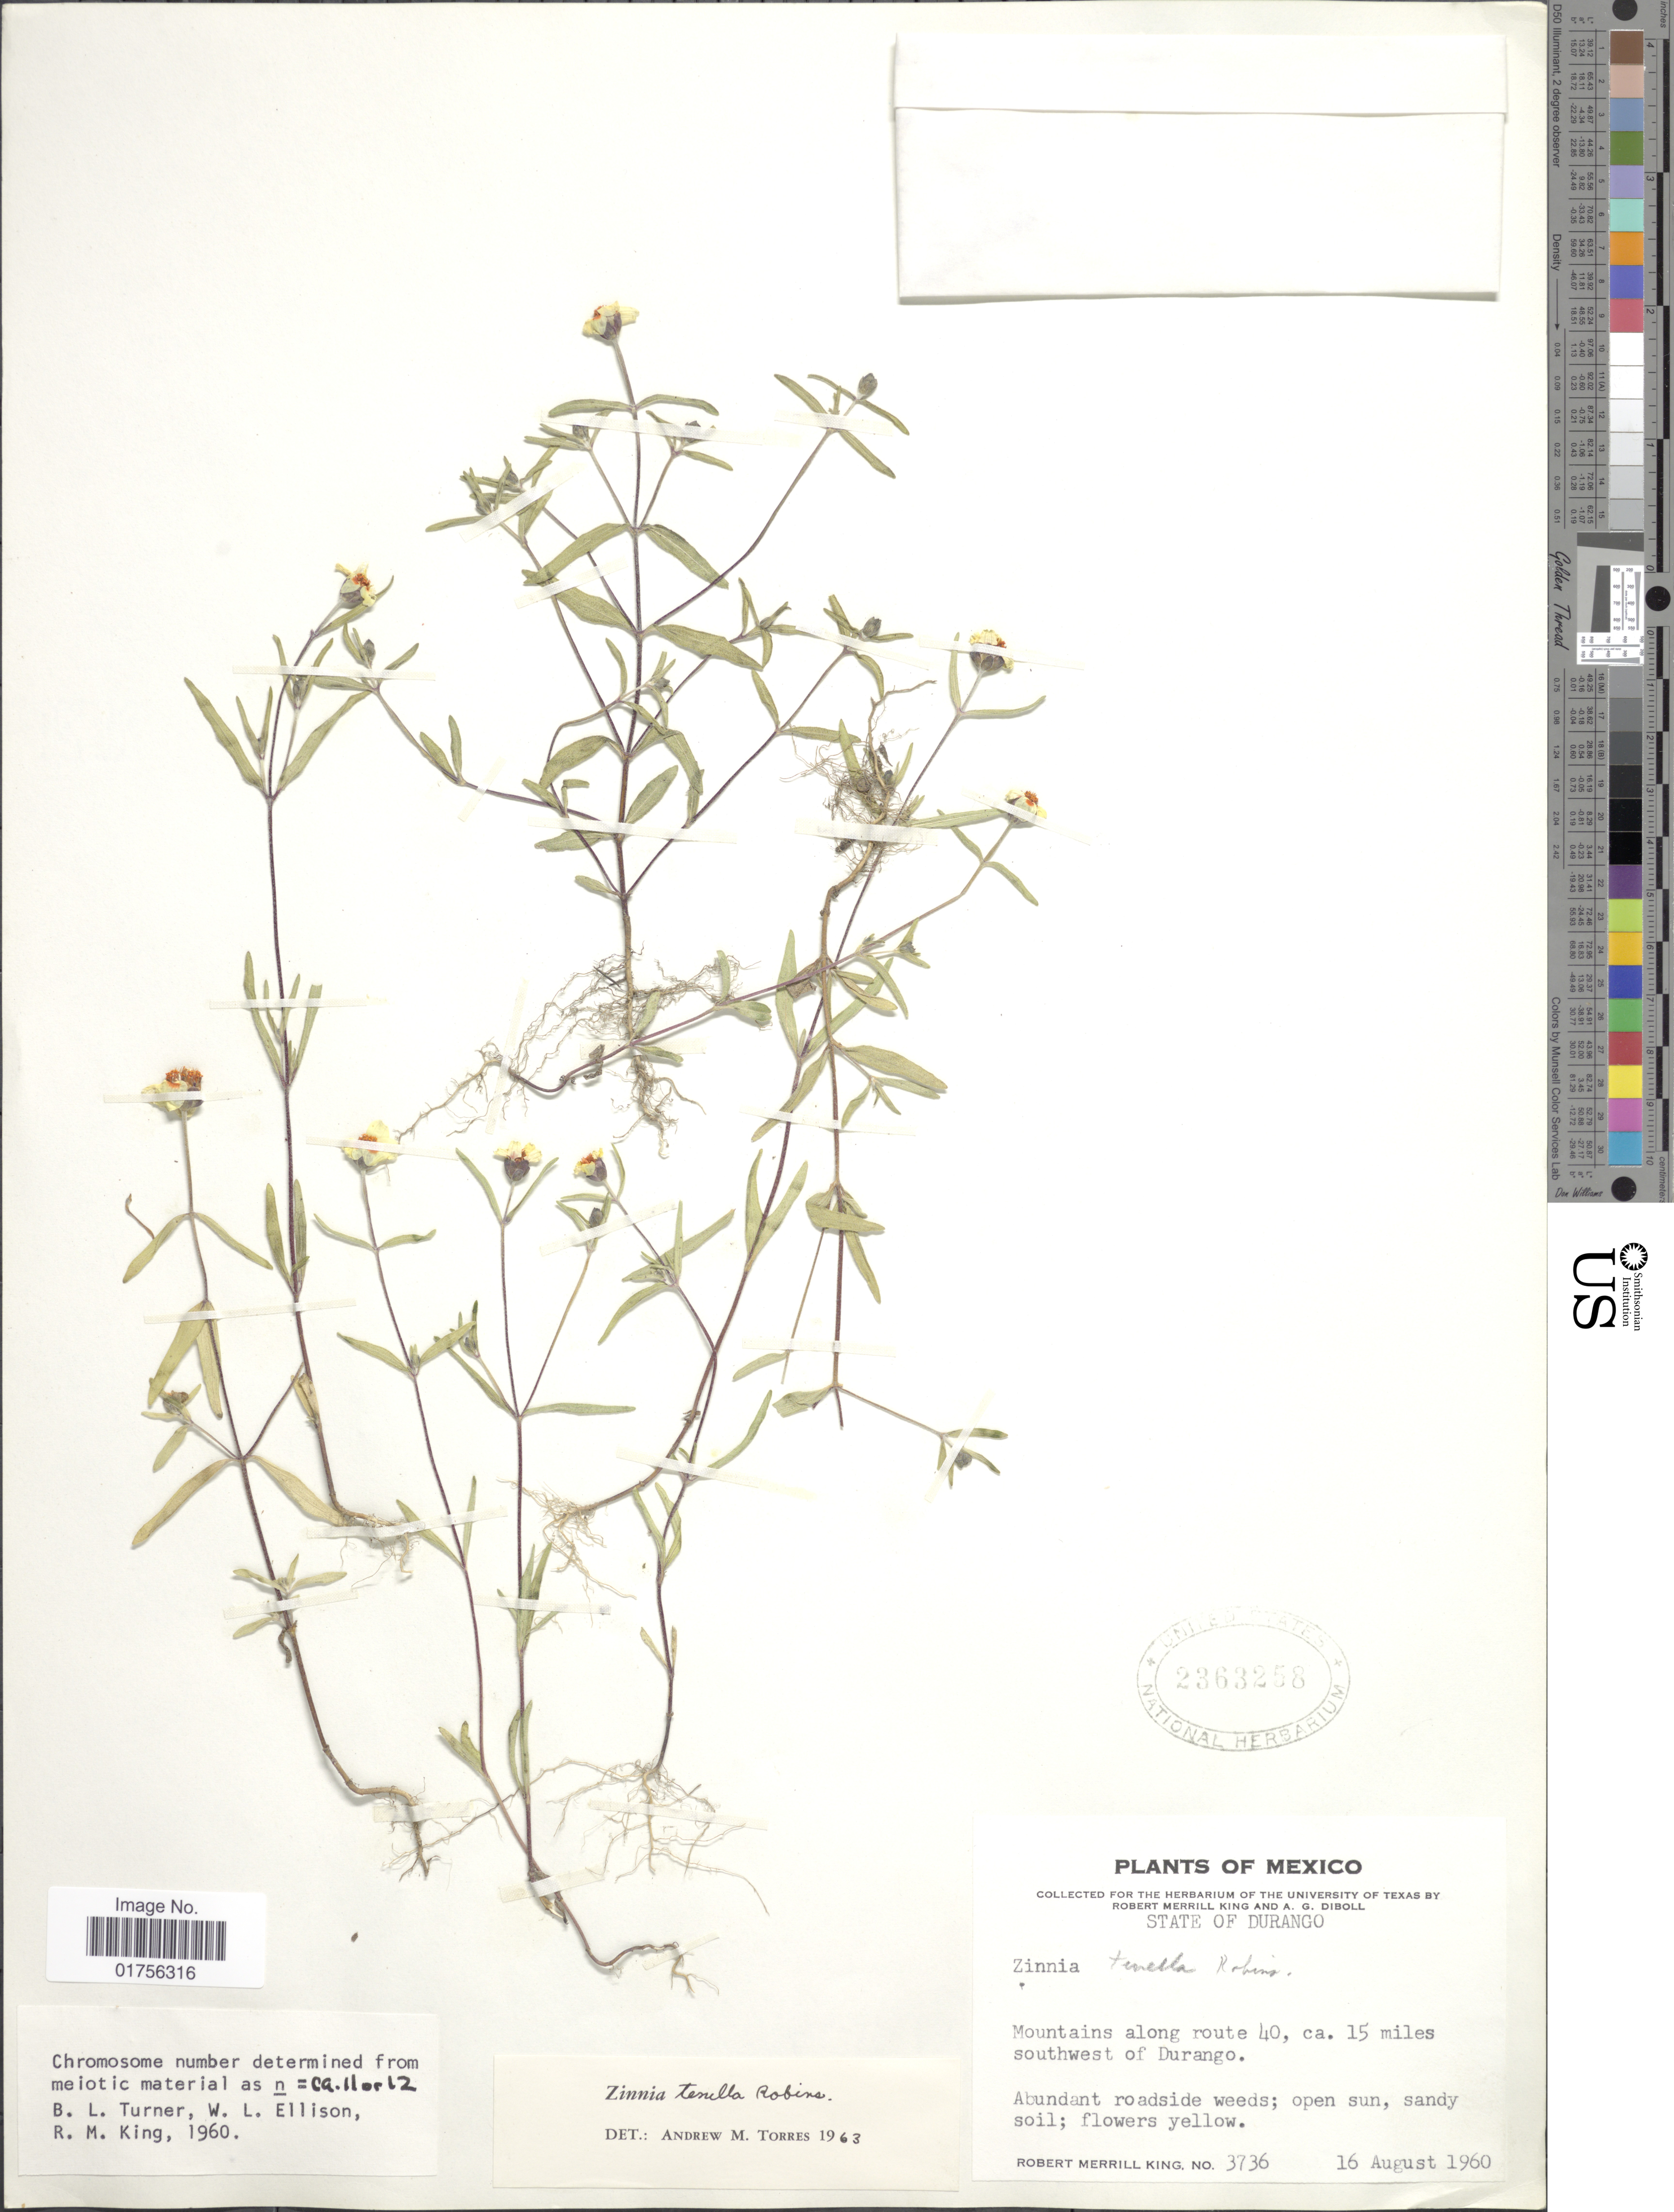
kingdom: Plantae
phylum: Tracheophyta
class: Magnoliopsida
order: Asterales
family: Asteraceae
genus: Zinnia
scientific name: Zinnia tenella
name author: B.L. Rob.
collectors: R. M. King & A. Diboll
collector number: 3736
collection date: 1960-08-16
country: Mexico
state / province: Durango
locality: State of Durango, Mountains along route 40, 15 miles southwest of Durango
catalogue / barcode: US 2363258